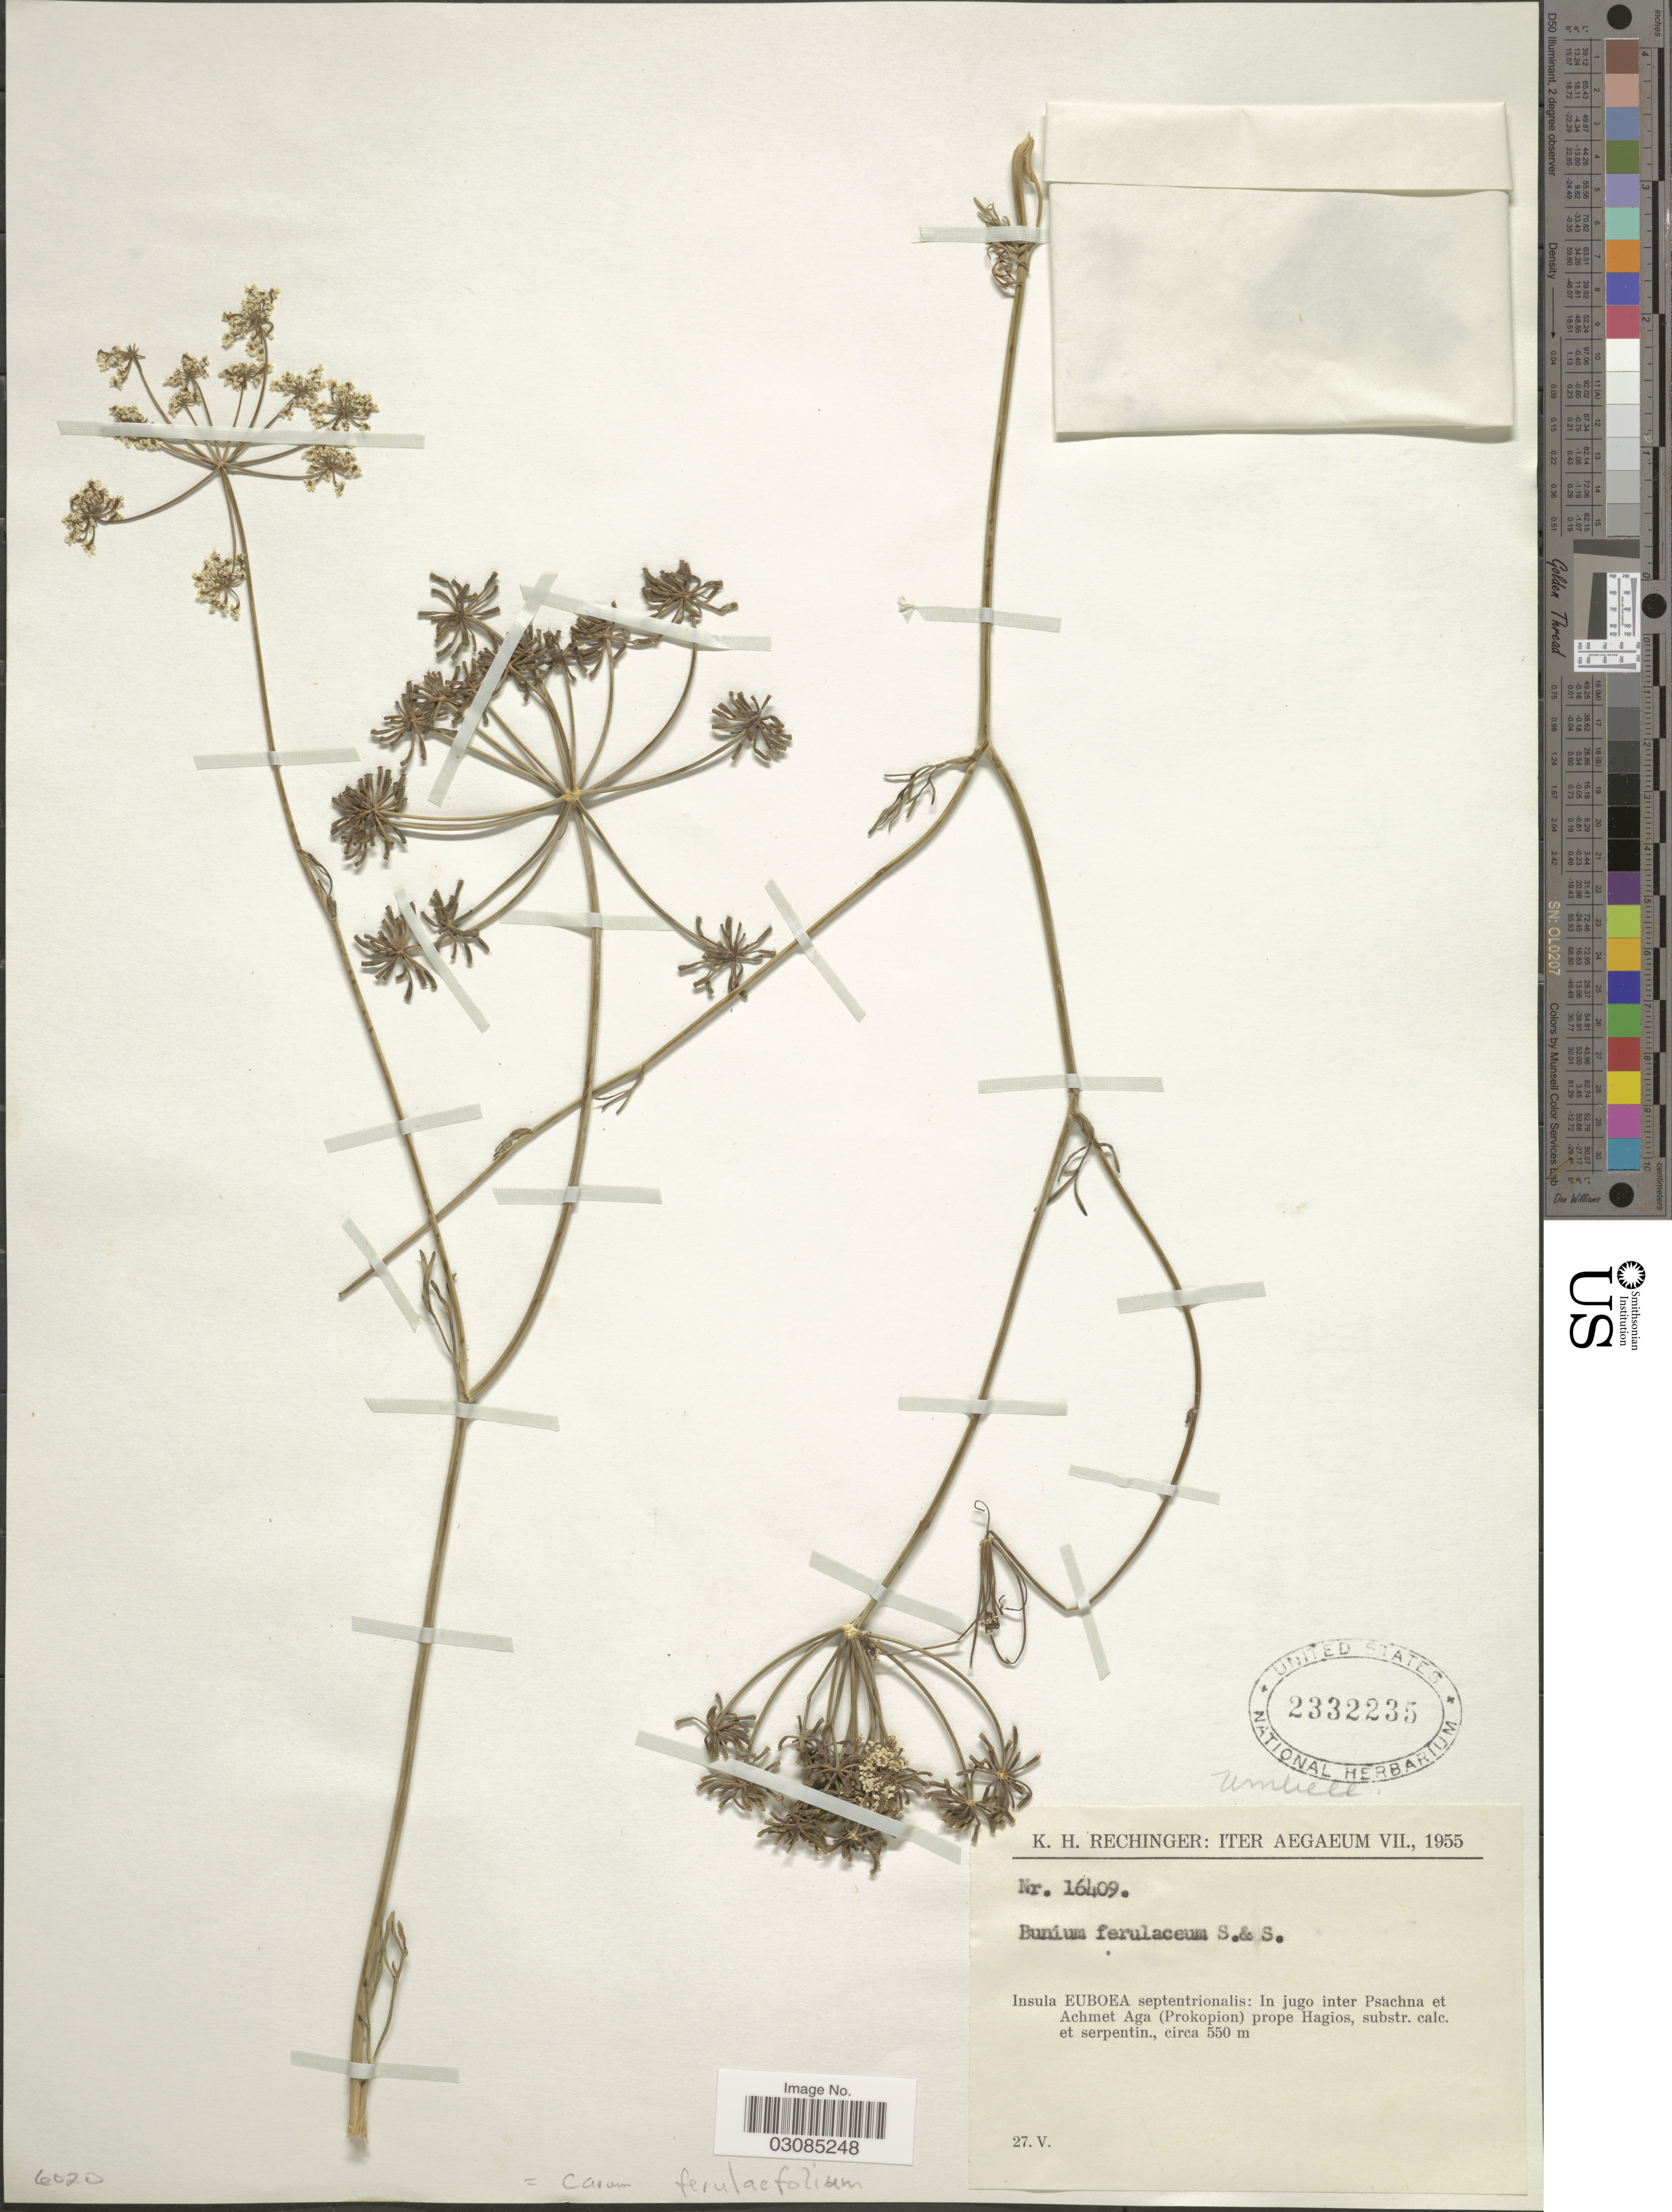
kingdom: Plantae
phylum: Tracheophyta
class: Magnoliopsida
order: Apiales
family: Apiaceae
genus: Carum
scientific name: Carum ferulifolium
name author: (Desf.) Boiss.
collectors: K. H. Rechinger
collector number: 16409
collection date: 1955-05-27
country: Greece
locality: Insula Euboea septentrionalis: In jugo inter Psachna et Achmet Aga (Prokopion) prope Hagios, substr. calc. et serpentin.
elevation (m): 550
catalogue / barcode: US 2332235